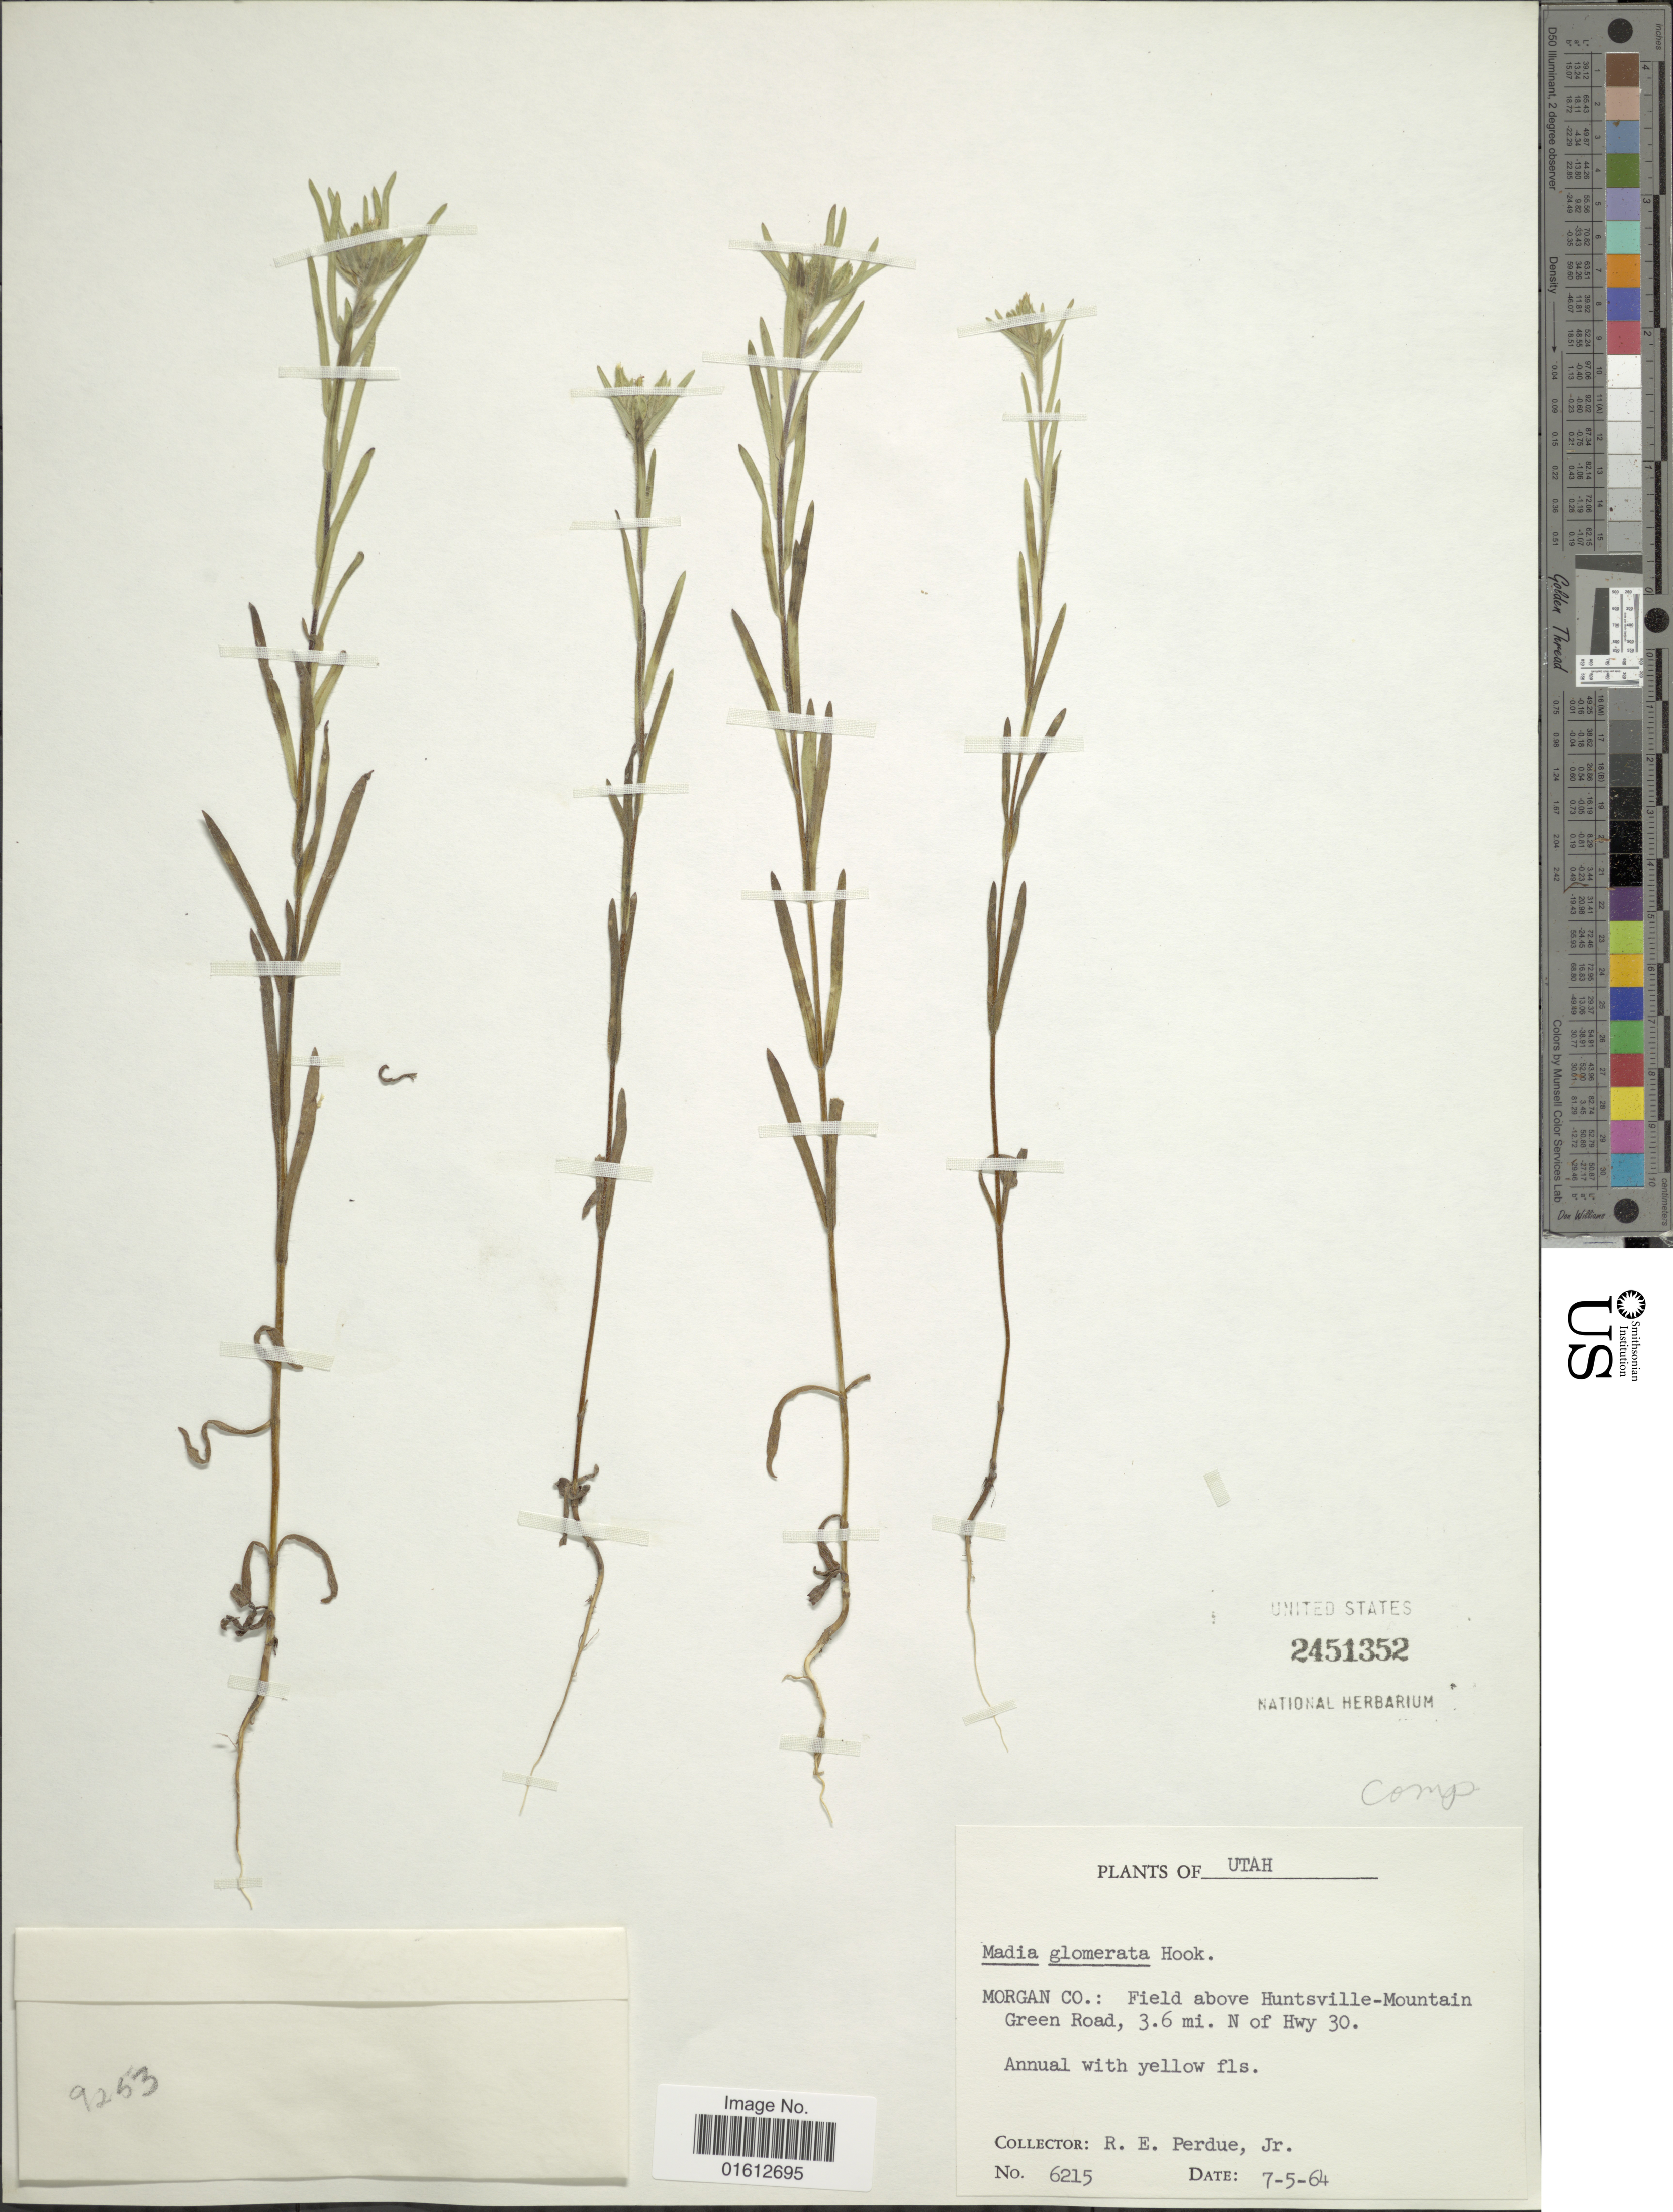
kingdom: Plantae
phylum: Tracheophyta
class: Magnoliopsida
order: Asterales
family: Asteraceae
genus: Madia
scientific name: Madia glomerata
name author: Hook.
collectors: R. E. Perdue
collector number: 6215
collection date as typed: Transcribed d/m/y: 5/7/64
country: United States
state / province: Utah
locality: Morgan Co.: Field above Huntsville-Mountain Green Road, 3.6 mi. N of Hwy 30.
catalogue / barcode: US 2451352